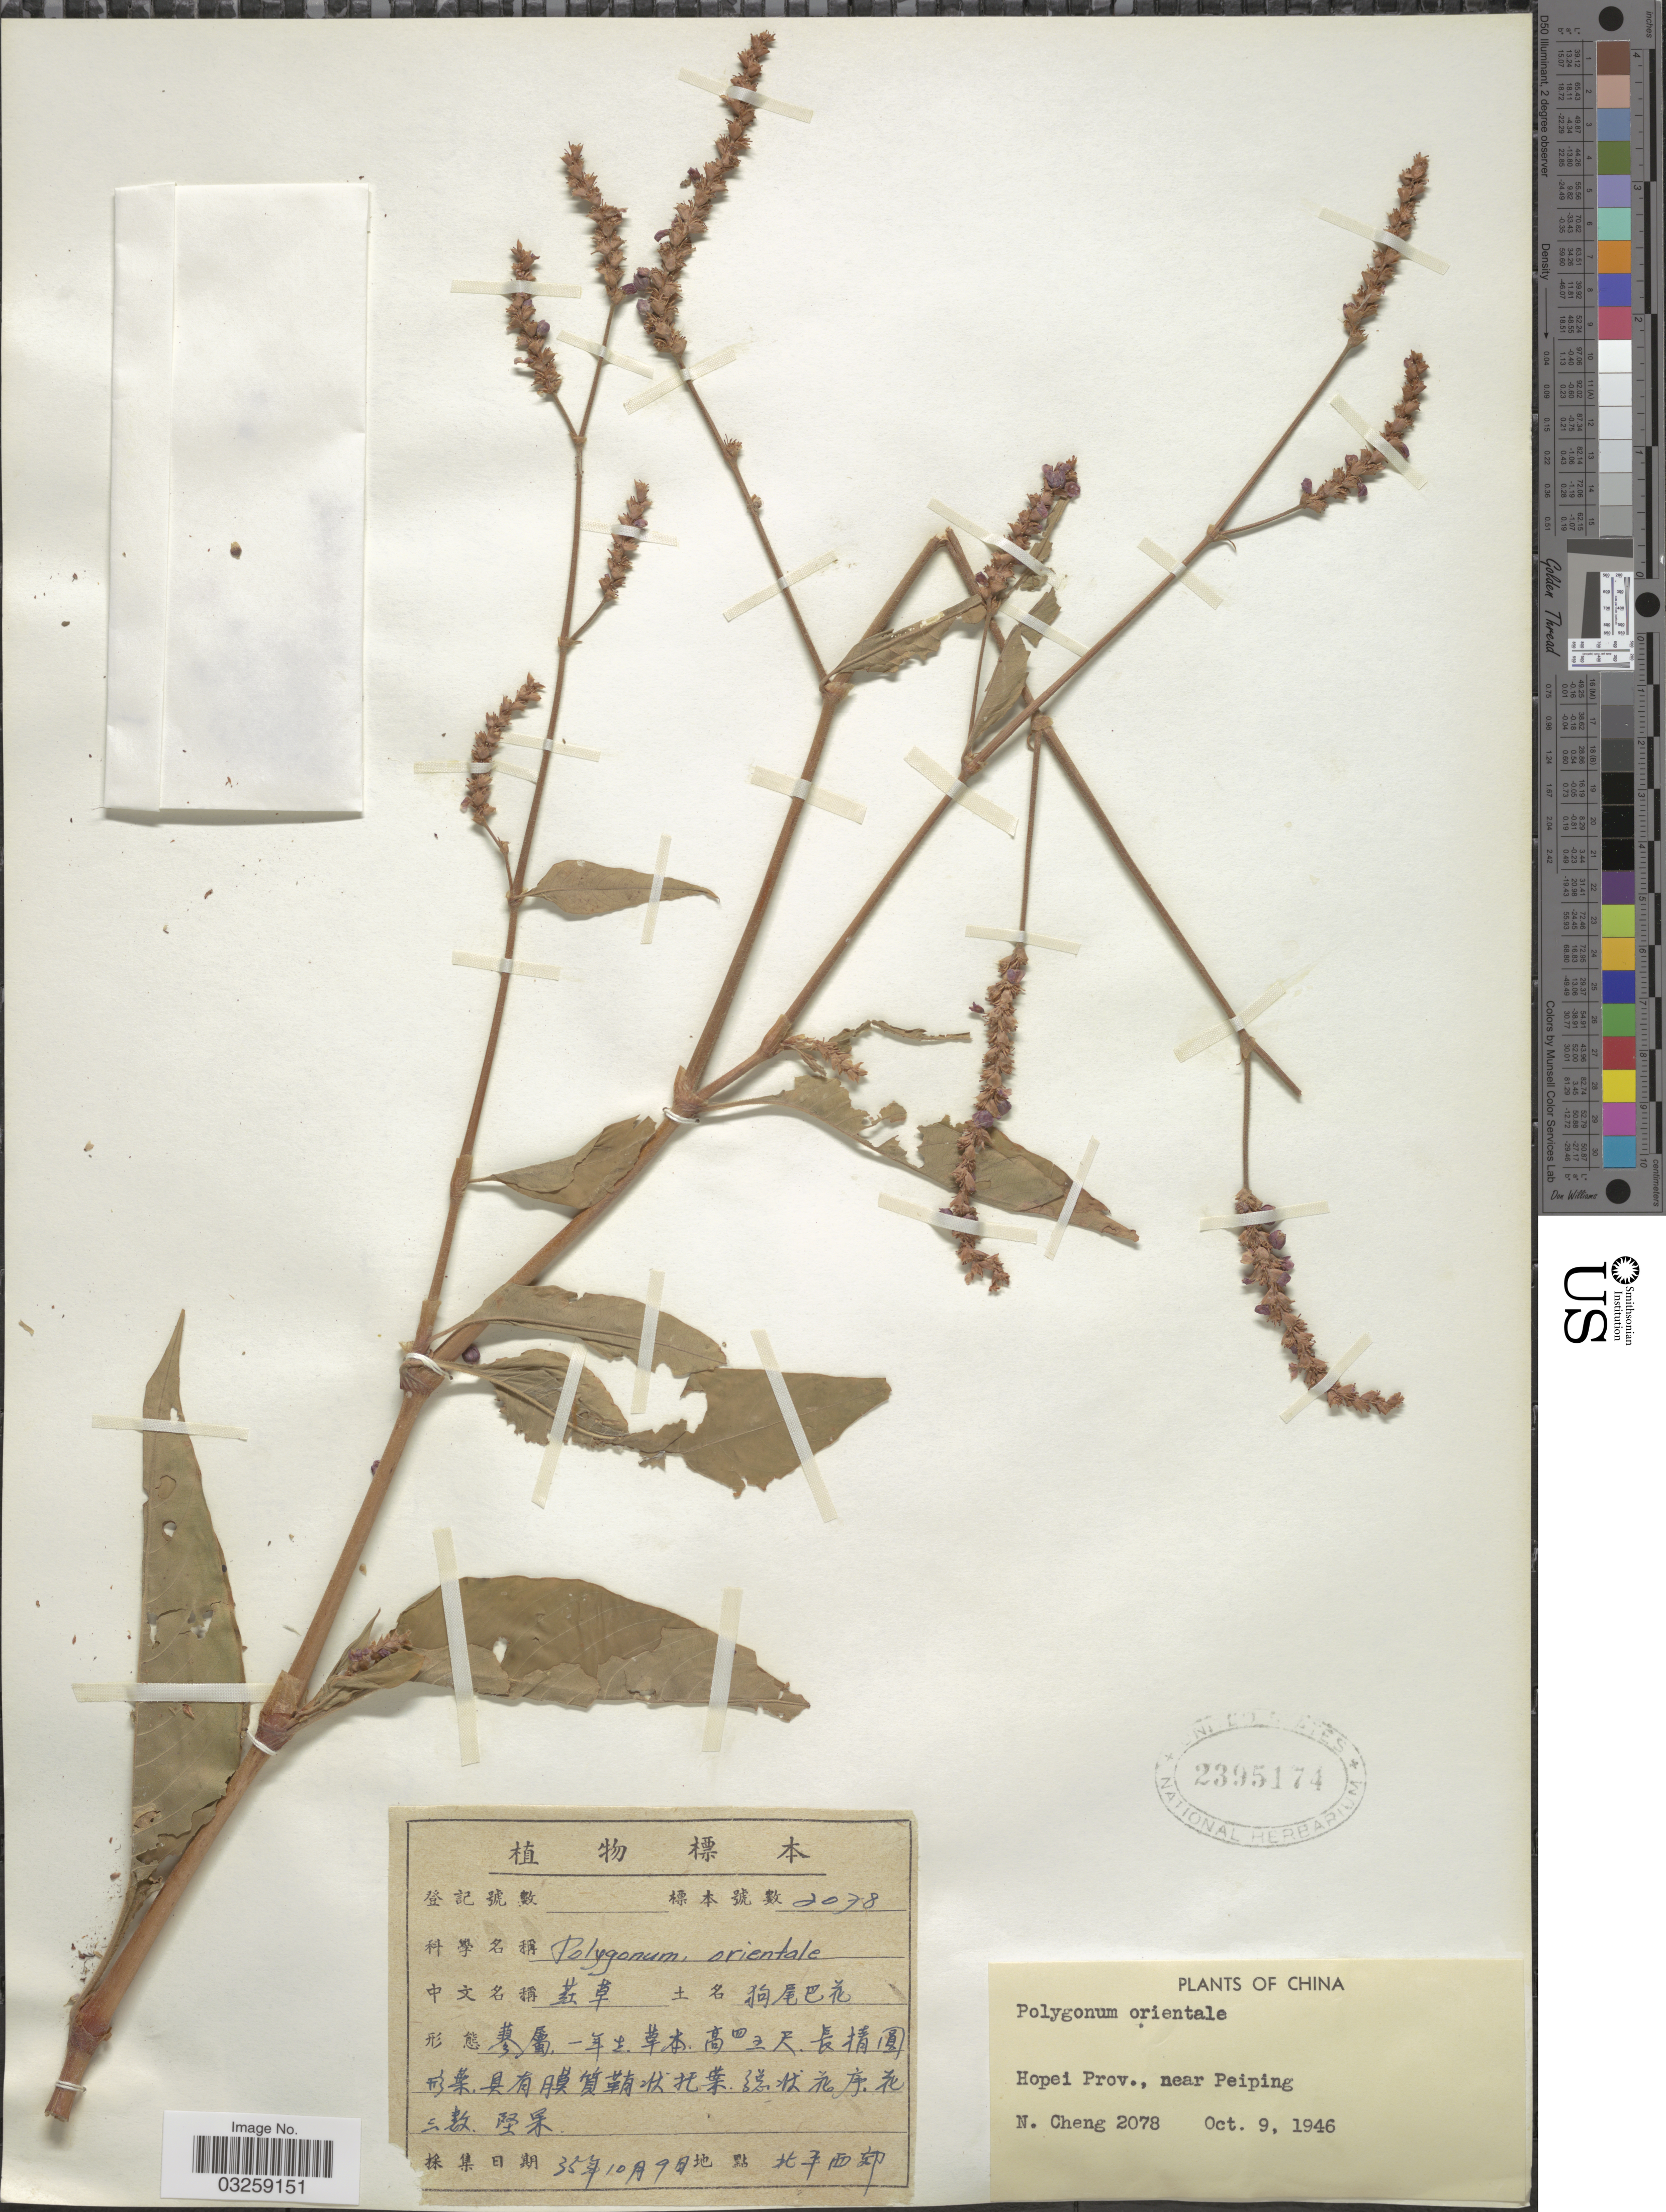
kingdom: Plantae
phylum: Tracheophyta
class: Magnoliopsida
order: Caryophyllales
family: Polygonaceae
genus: Polygonum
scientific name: Polygonum orientale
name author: L.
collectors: N. Cheng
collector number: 2078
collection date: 1946-10-09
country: China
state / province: Hebei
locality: Hopei Prov., near Peiping.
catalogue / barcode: US 2395174